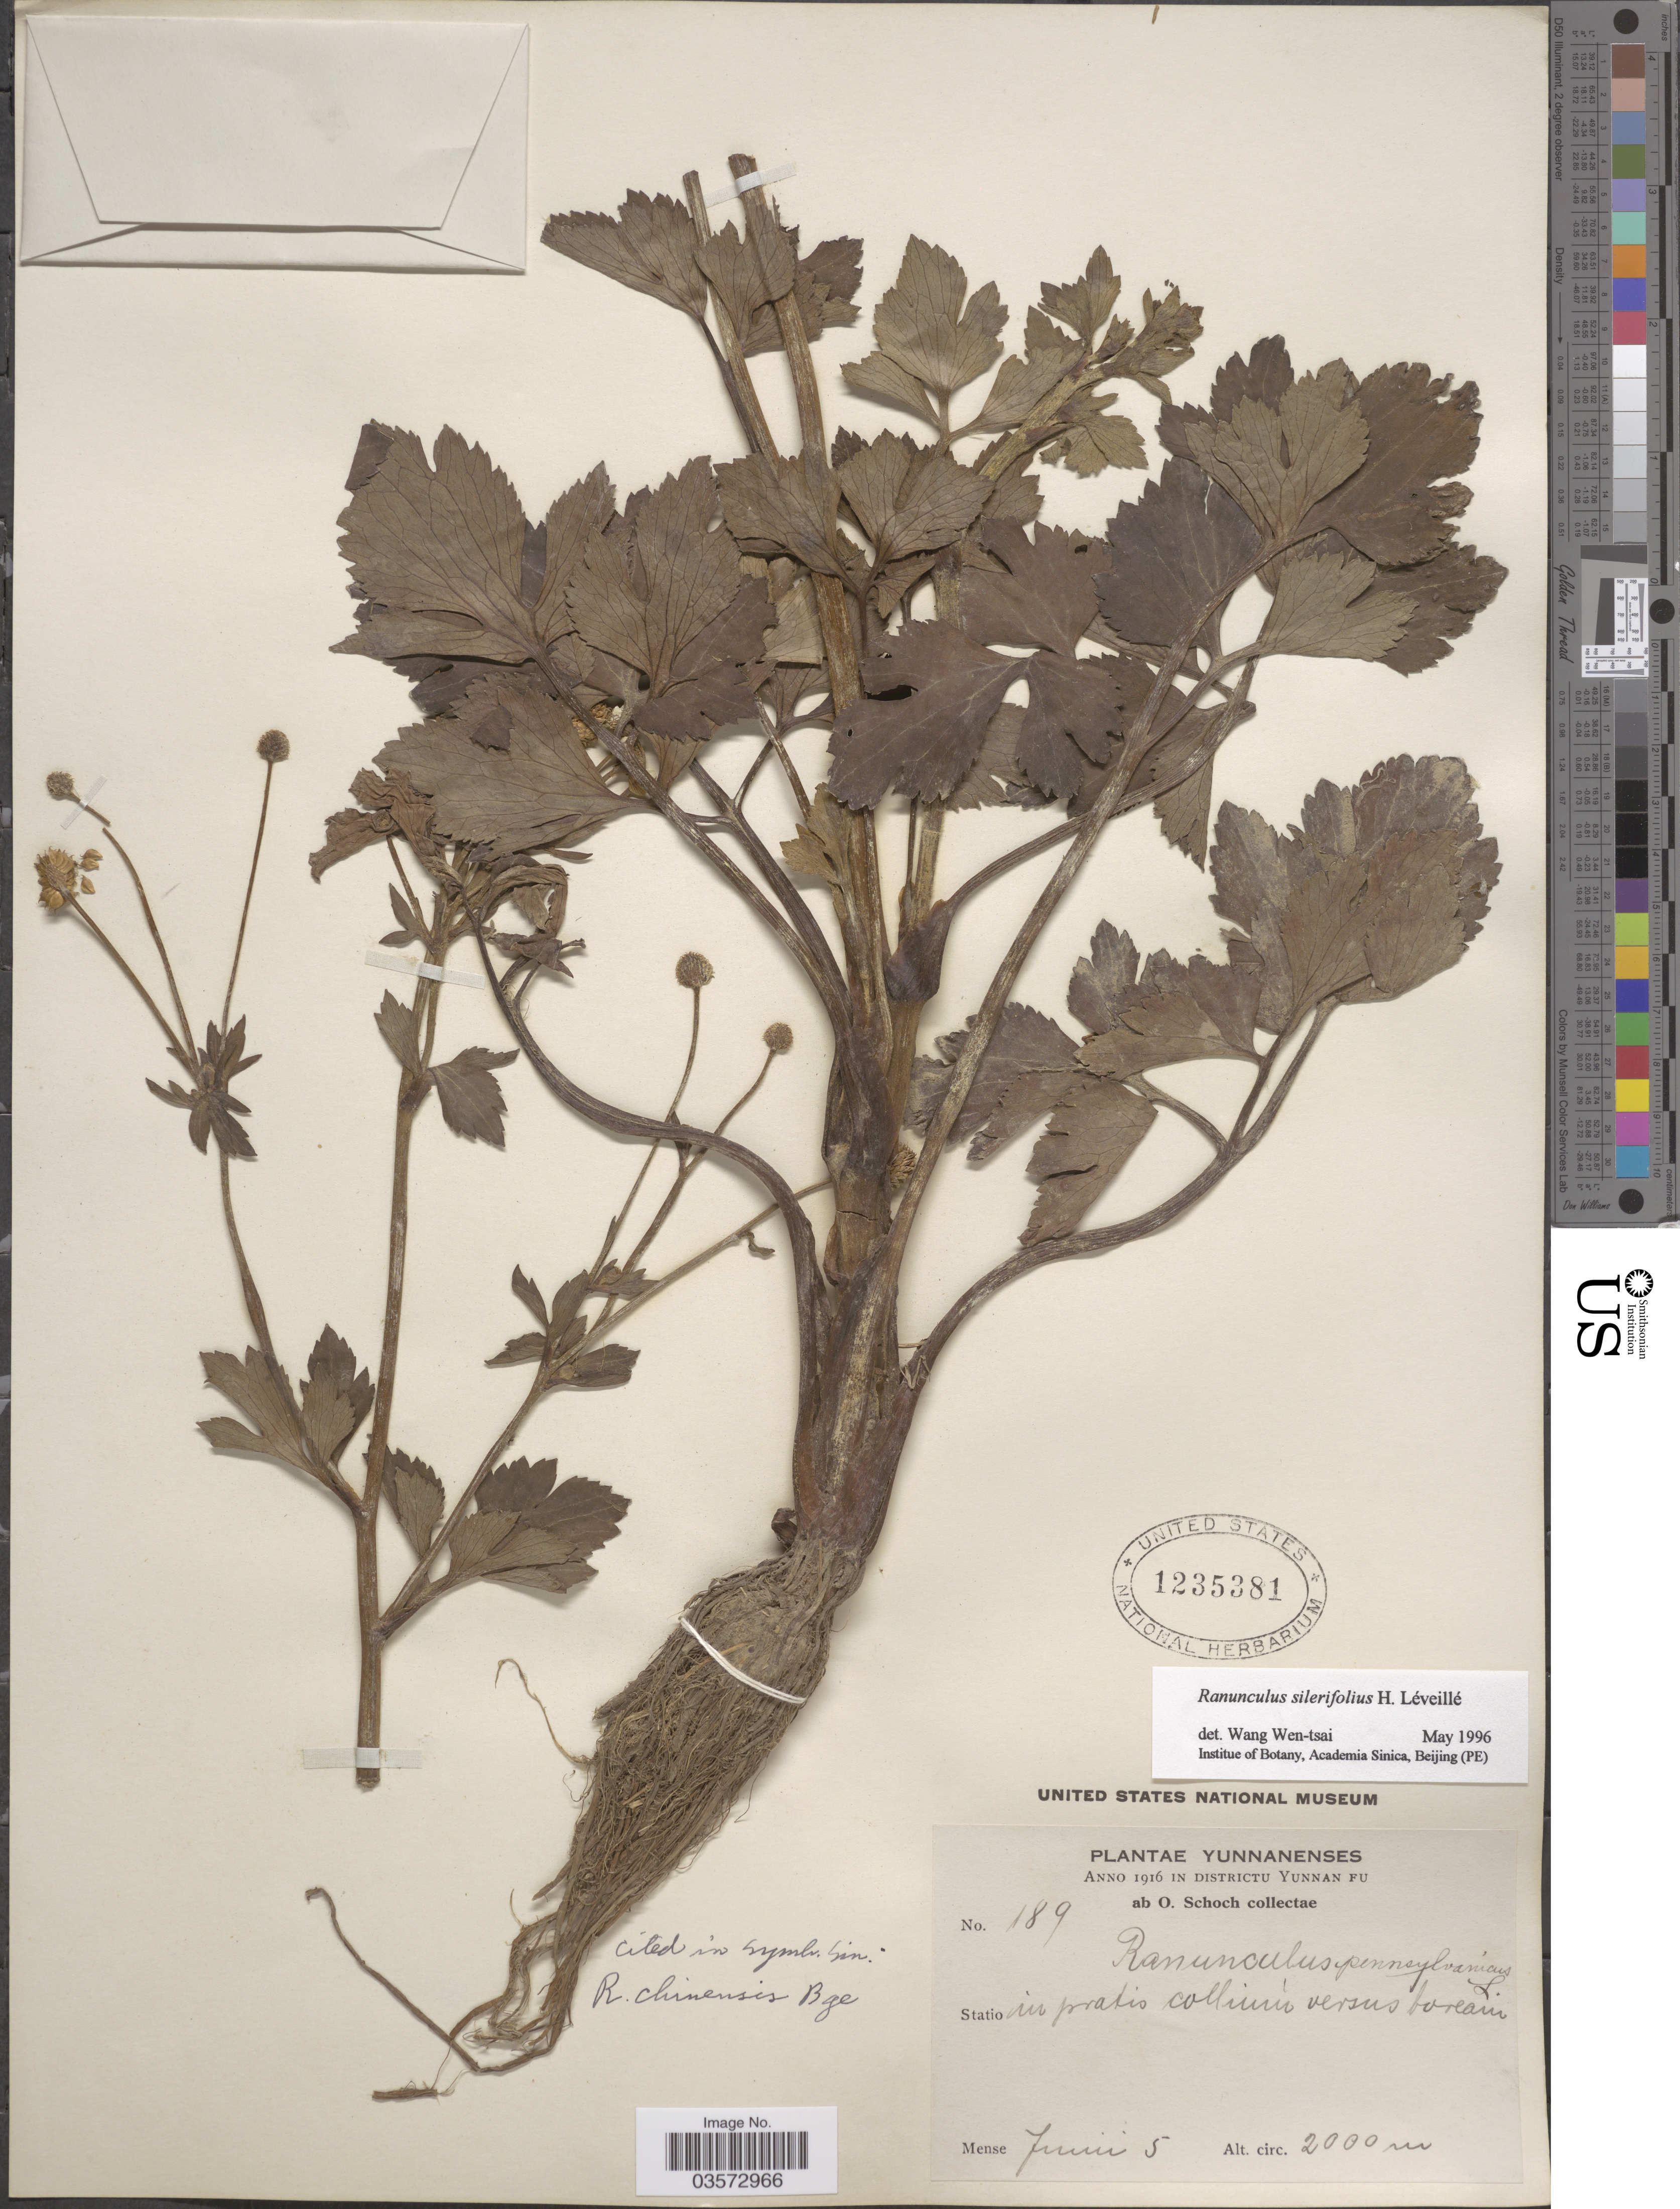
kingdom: Plantae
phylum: Tracheophyta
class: Magnoliopsida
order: Ranunculales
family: Ranunculaceae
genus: Ranunculus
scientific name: Ranunculus silerifolius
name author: H. Lév.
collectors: O. Schoch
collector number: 189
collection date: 1916-06-05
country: China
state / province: Yunnan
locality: Districtu Yunnan Fu. Statio in pratis collium versus boream.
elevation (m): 2000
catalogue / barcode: US 1235381